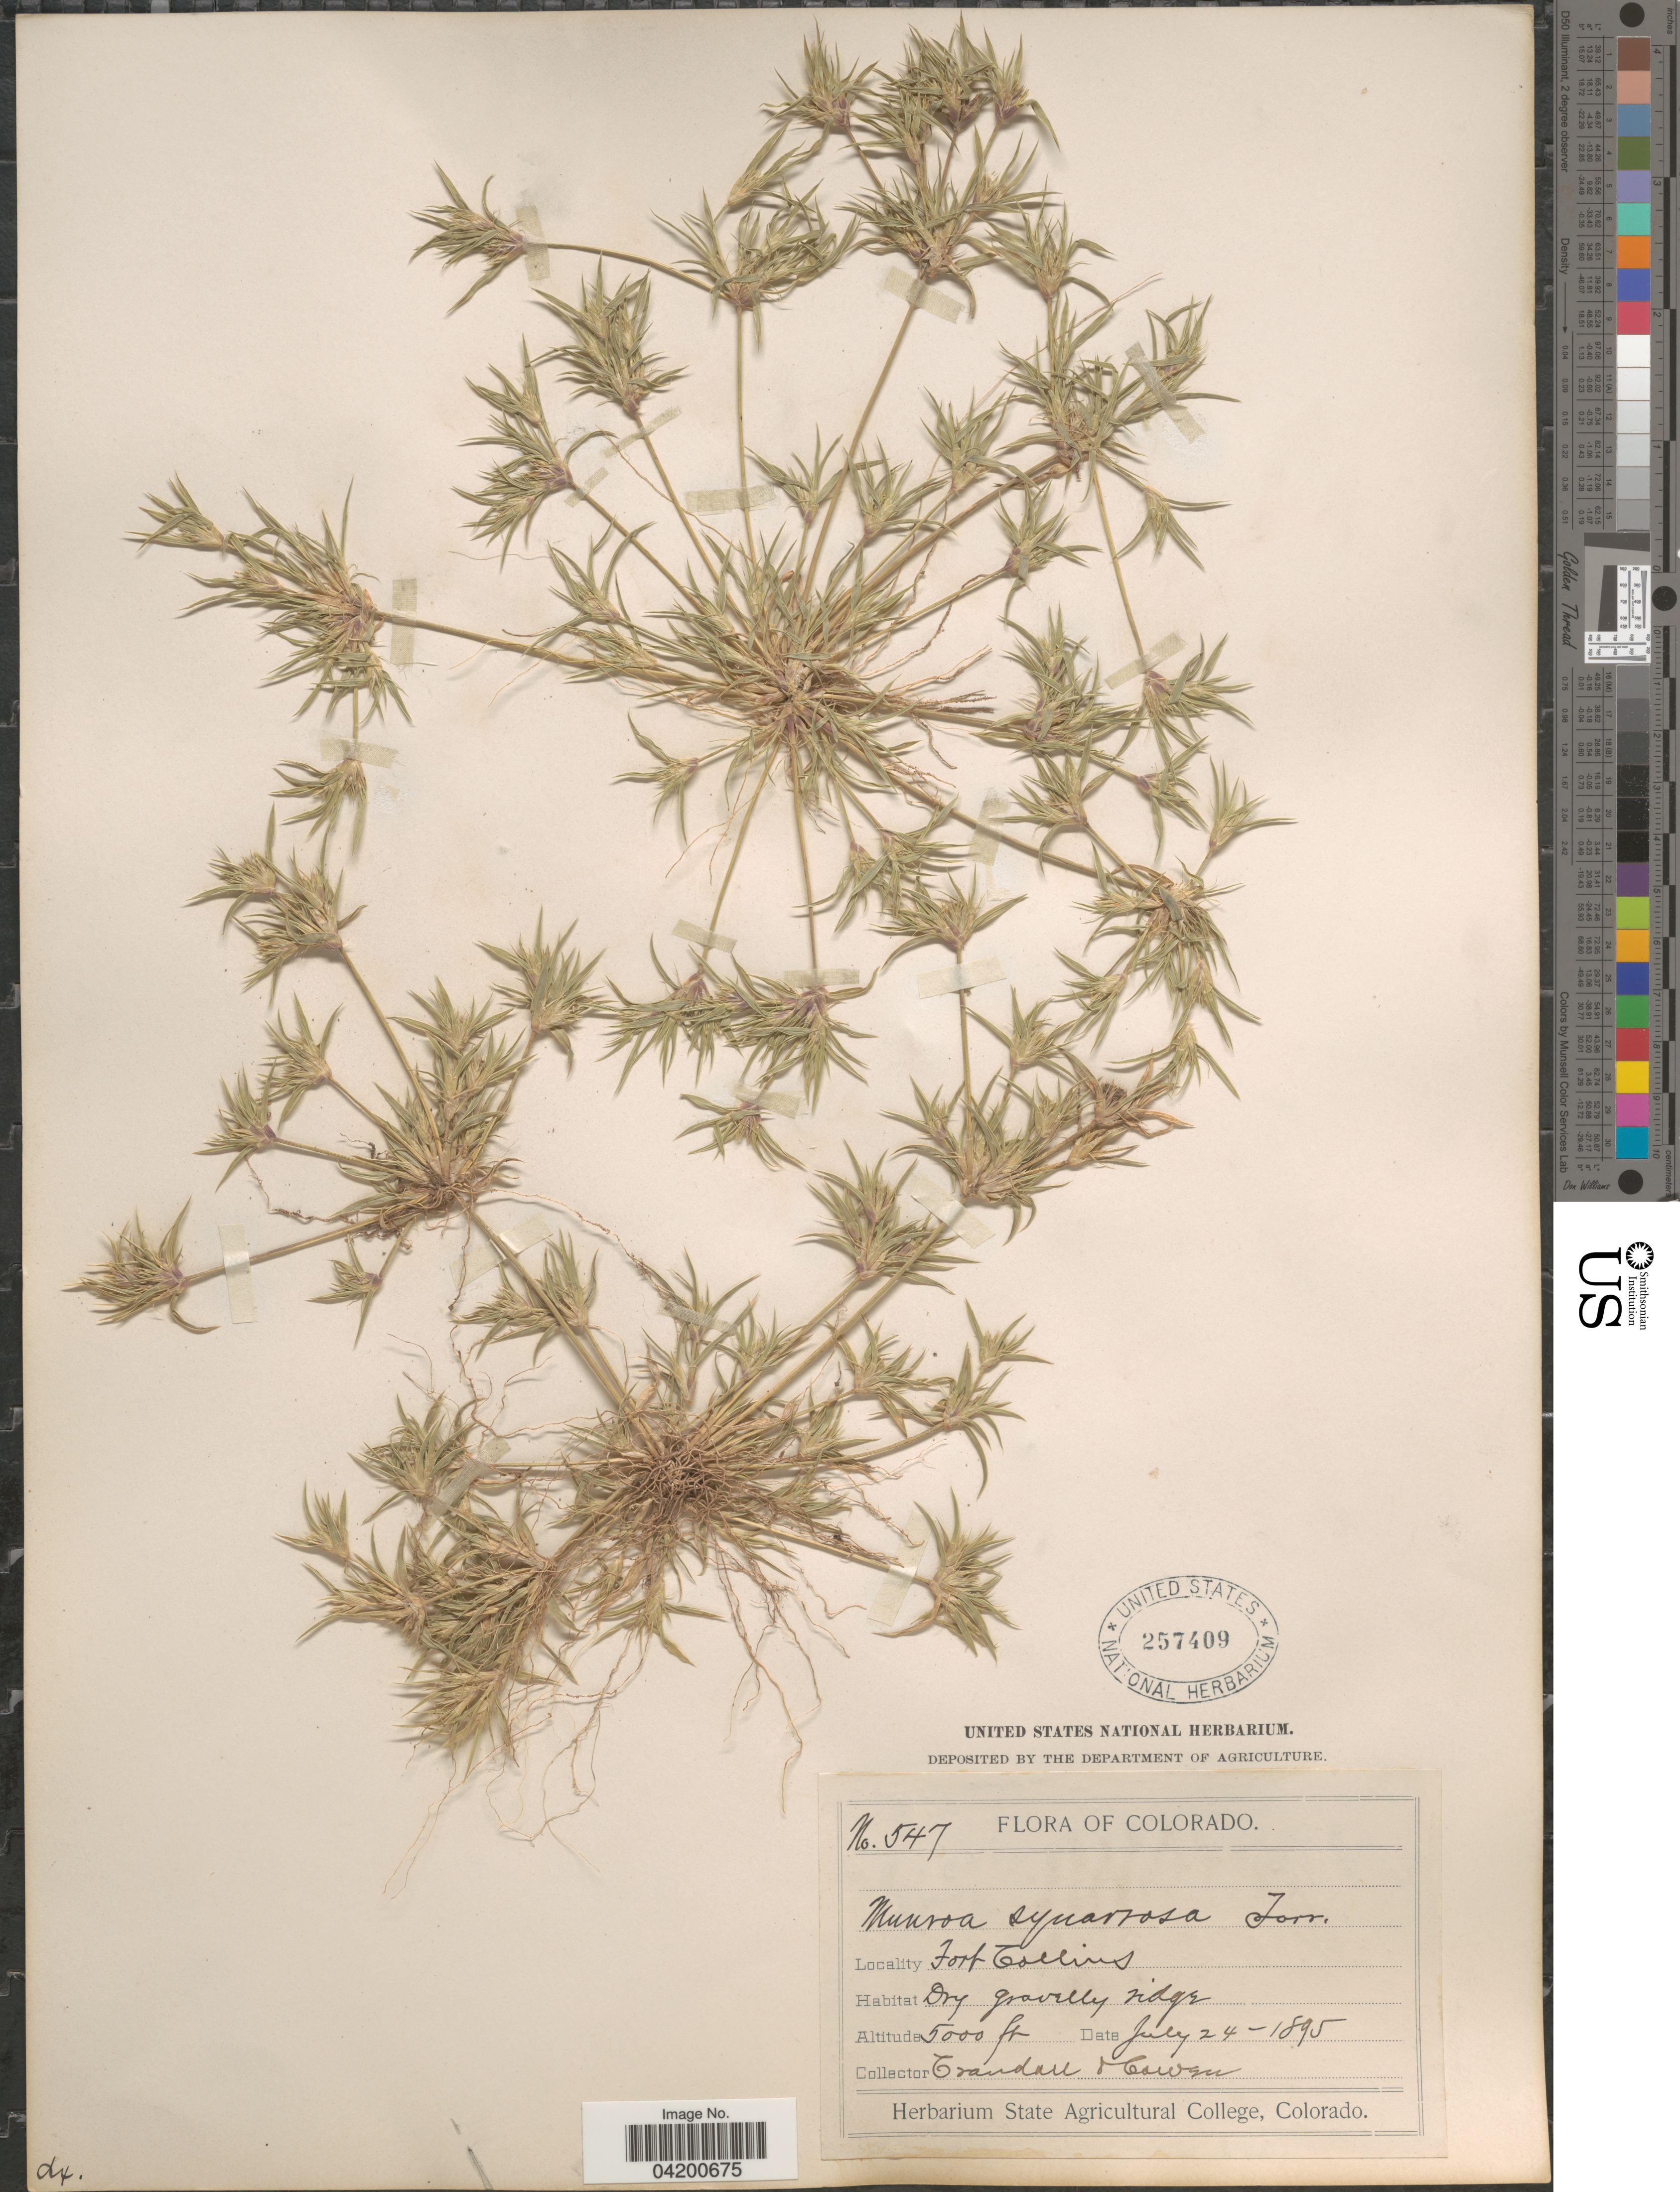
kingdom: Plantae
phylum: Tracheophyta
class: Liliopsida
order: Poales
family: Poaceae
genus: Munroa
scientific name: Munroa squarrosa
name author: (Nutt.) Torr.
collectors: -. Crandall & -. Cowen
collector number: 547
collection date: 1895-07-24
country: United States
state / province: Colorado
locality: Fort Collins.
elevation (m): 1524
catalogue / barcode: US 257409